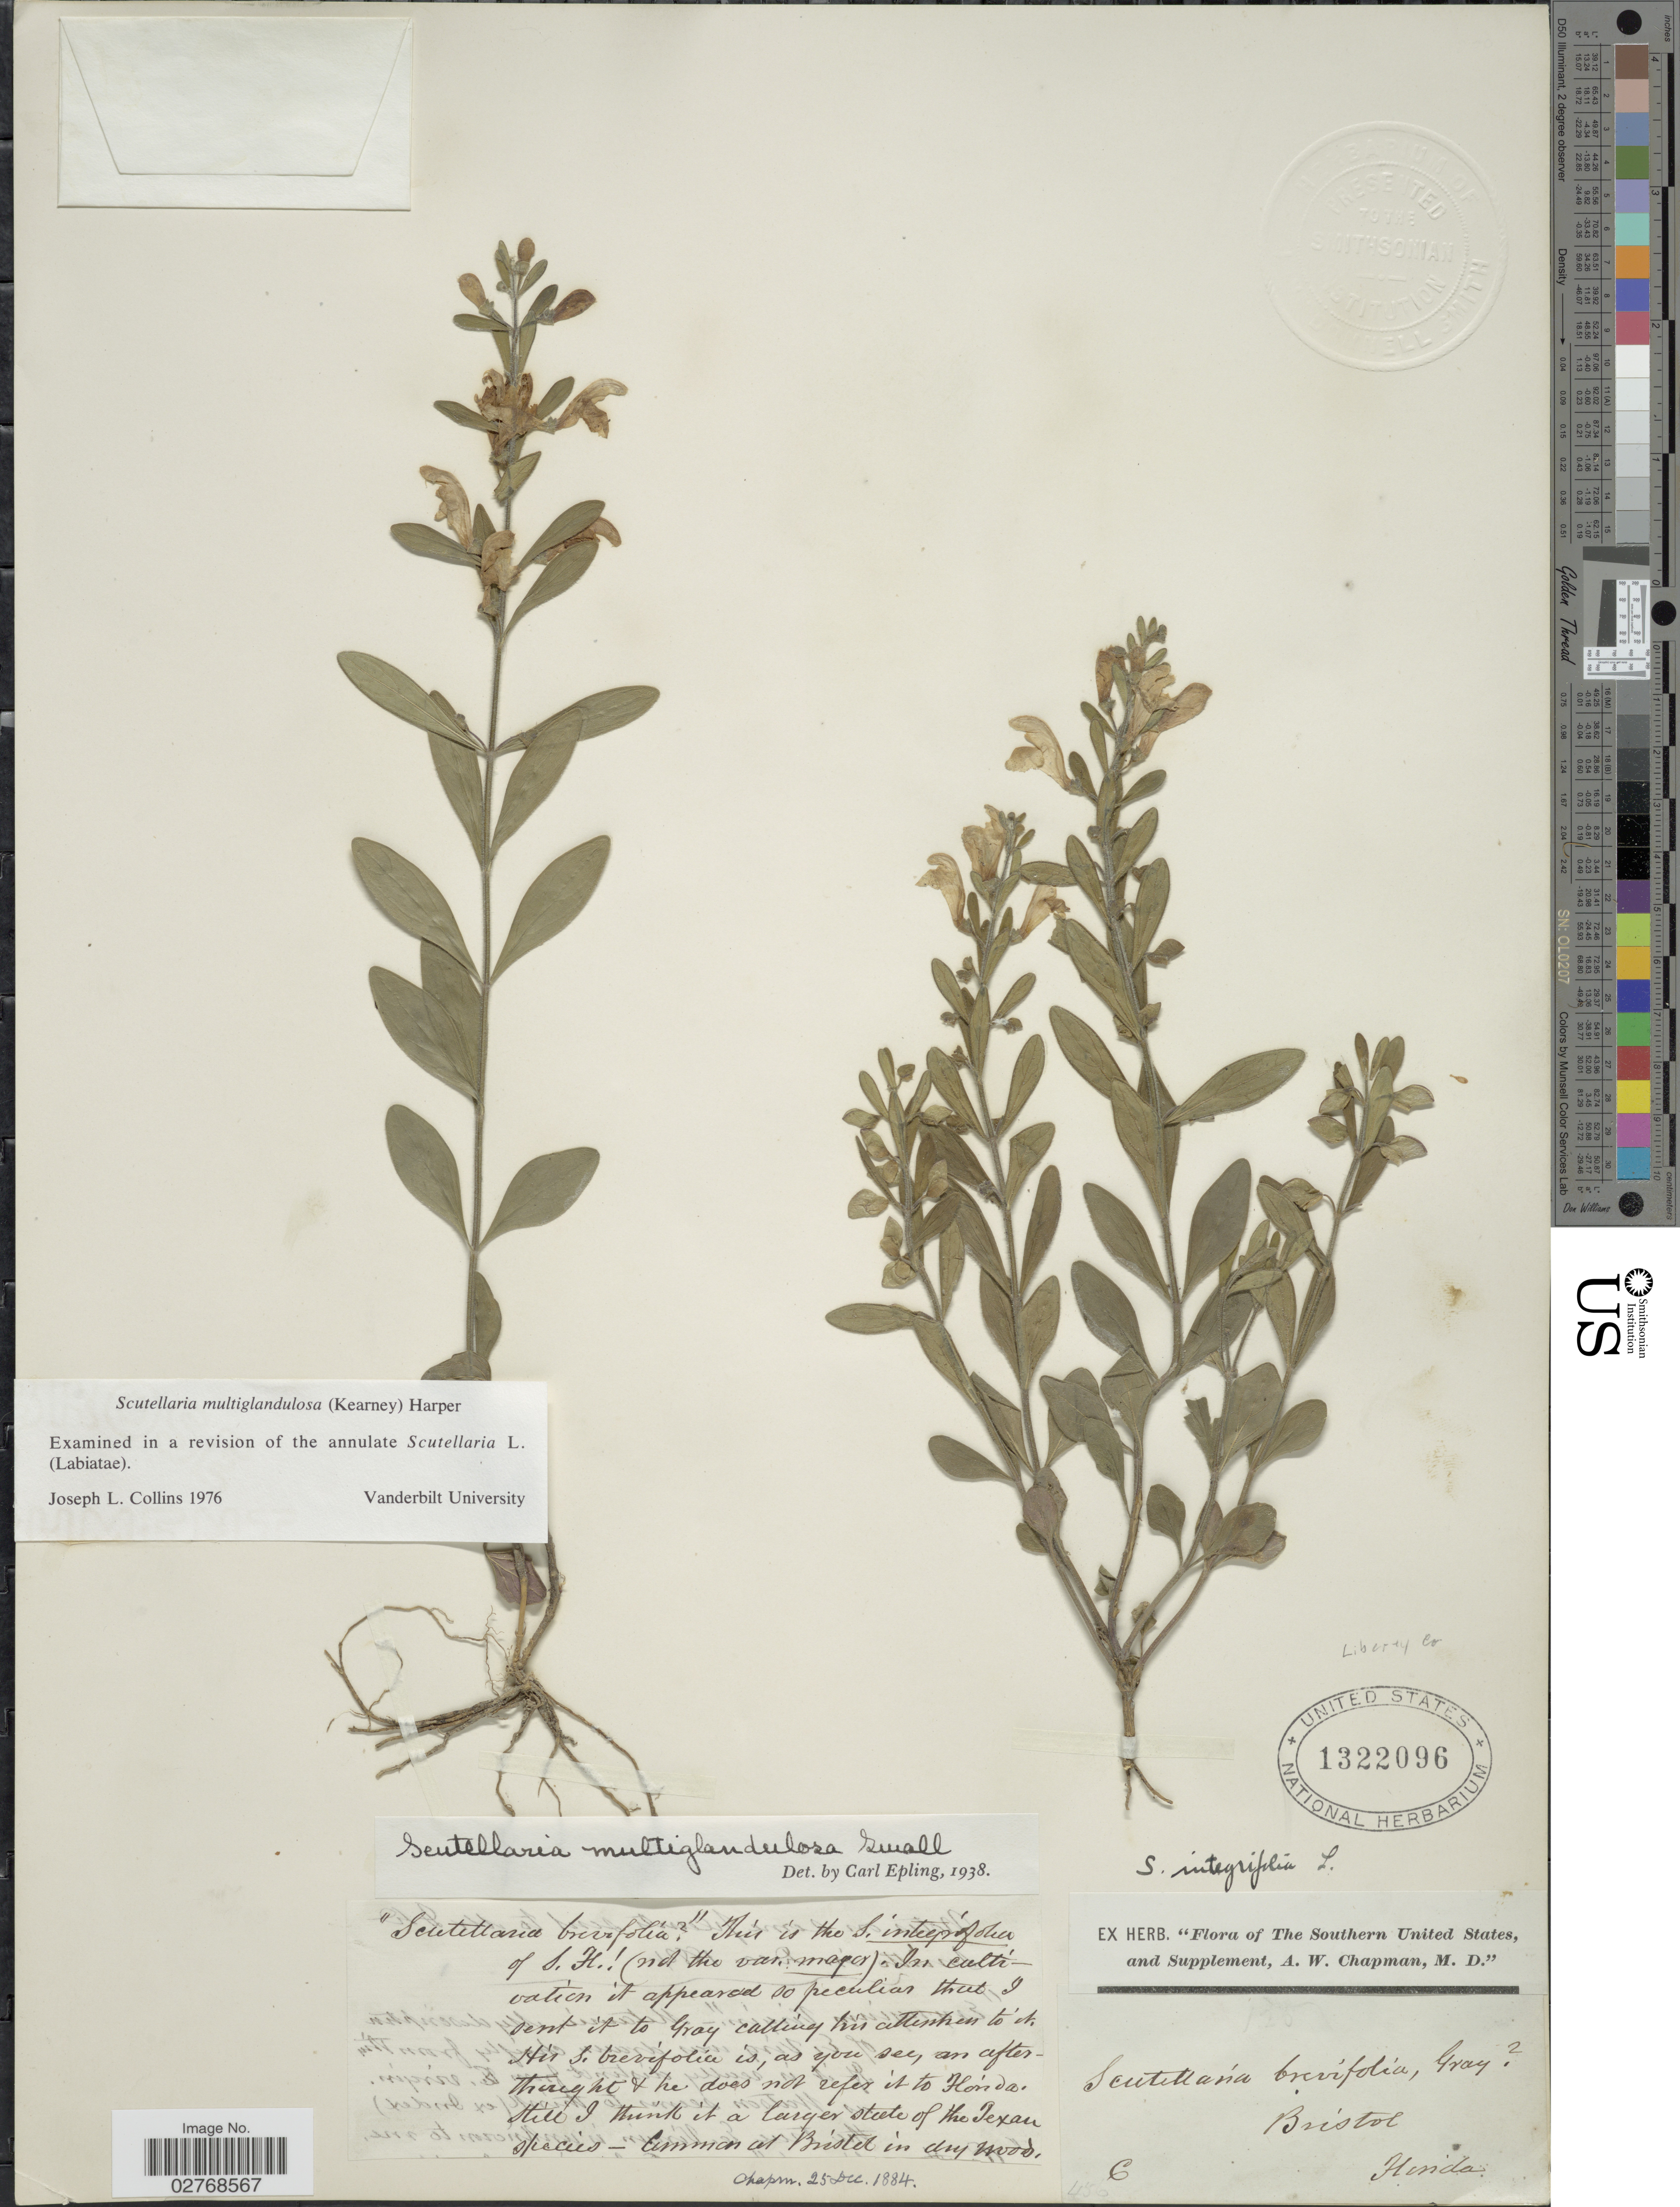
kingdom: Plantae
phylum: Tracheophyta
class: Magnoliopsida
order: Lamiales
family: Lamiaceae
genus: Scutellaria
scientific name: Scutellaria multiglandulosa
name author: (Kearney) Small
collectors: A. W. Chapman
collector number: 6?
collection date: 1884-12-25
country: United States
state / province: Florida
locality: Bristol. The Southern United States, and Supplement. Liberty Co.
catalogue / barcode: US 1322096